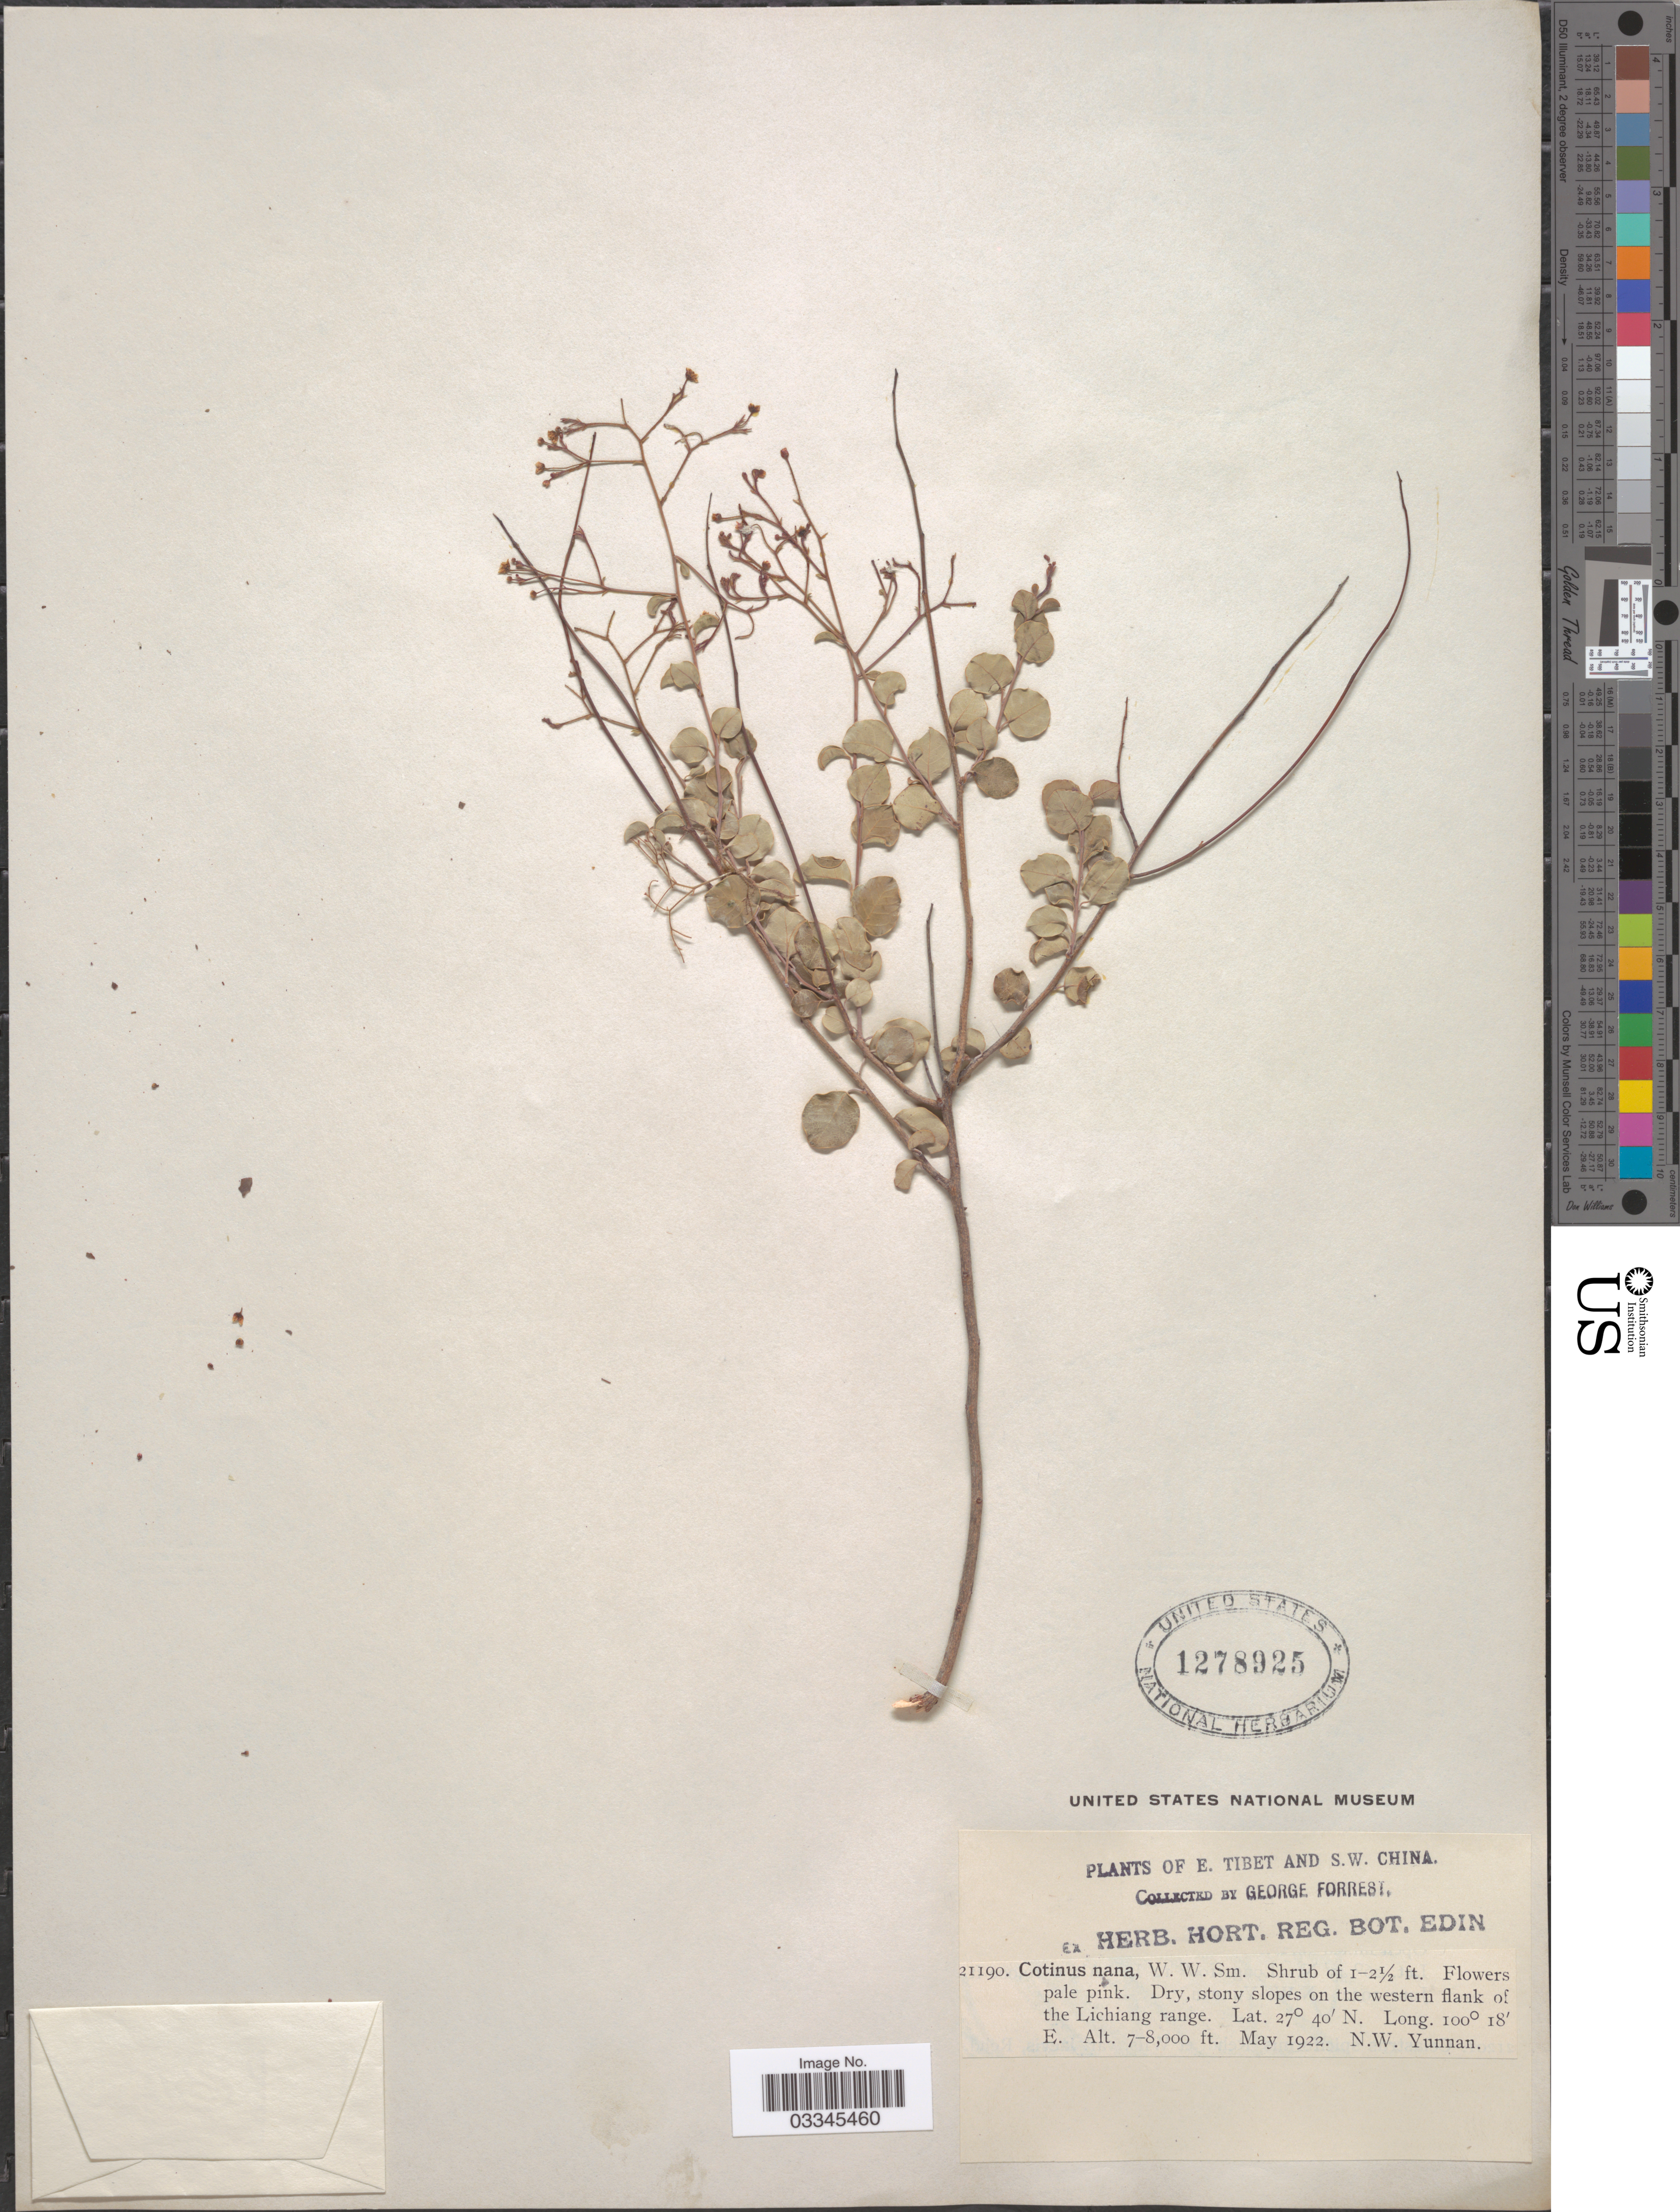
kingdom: Plantae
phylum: Tracheophyta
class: Magnoliopsida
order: Sapindales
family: Anacardiaceae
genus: Cotinus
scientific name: Cotinus nanus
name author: W.W. Sm.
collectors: G. Forrest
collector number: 21190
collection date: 1922-05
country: China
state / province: Yunnan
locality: E. Tibet and S.W. China. Stony slopes on the western flank of the Lichiang range. N.W. Yunnan.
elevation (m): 2134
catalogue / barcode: US 1278925